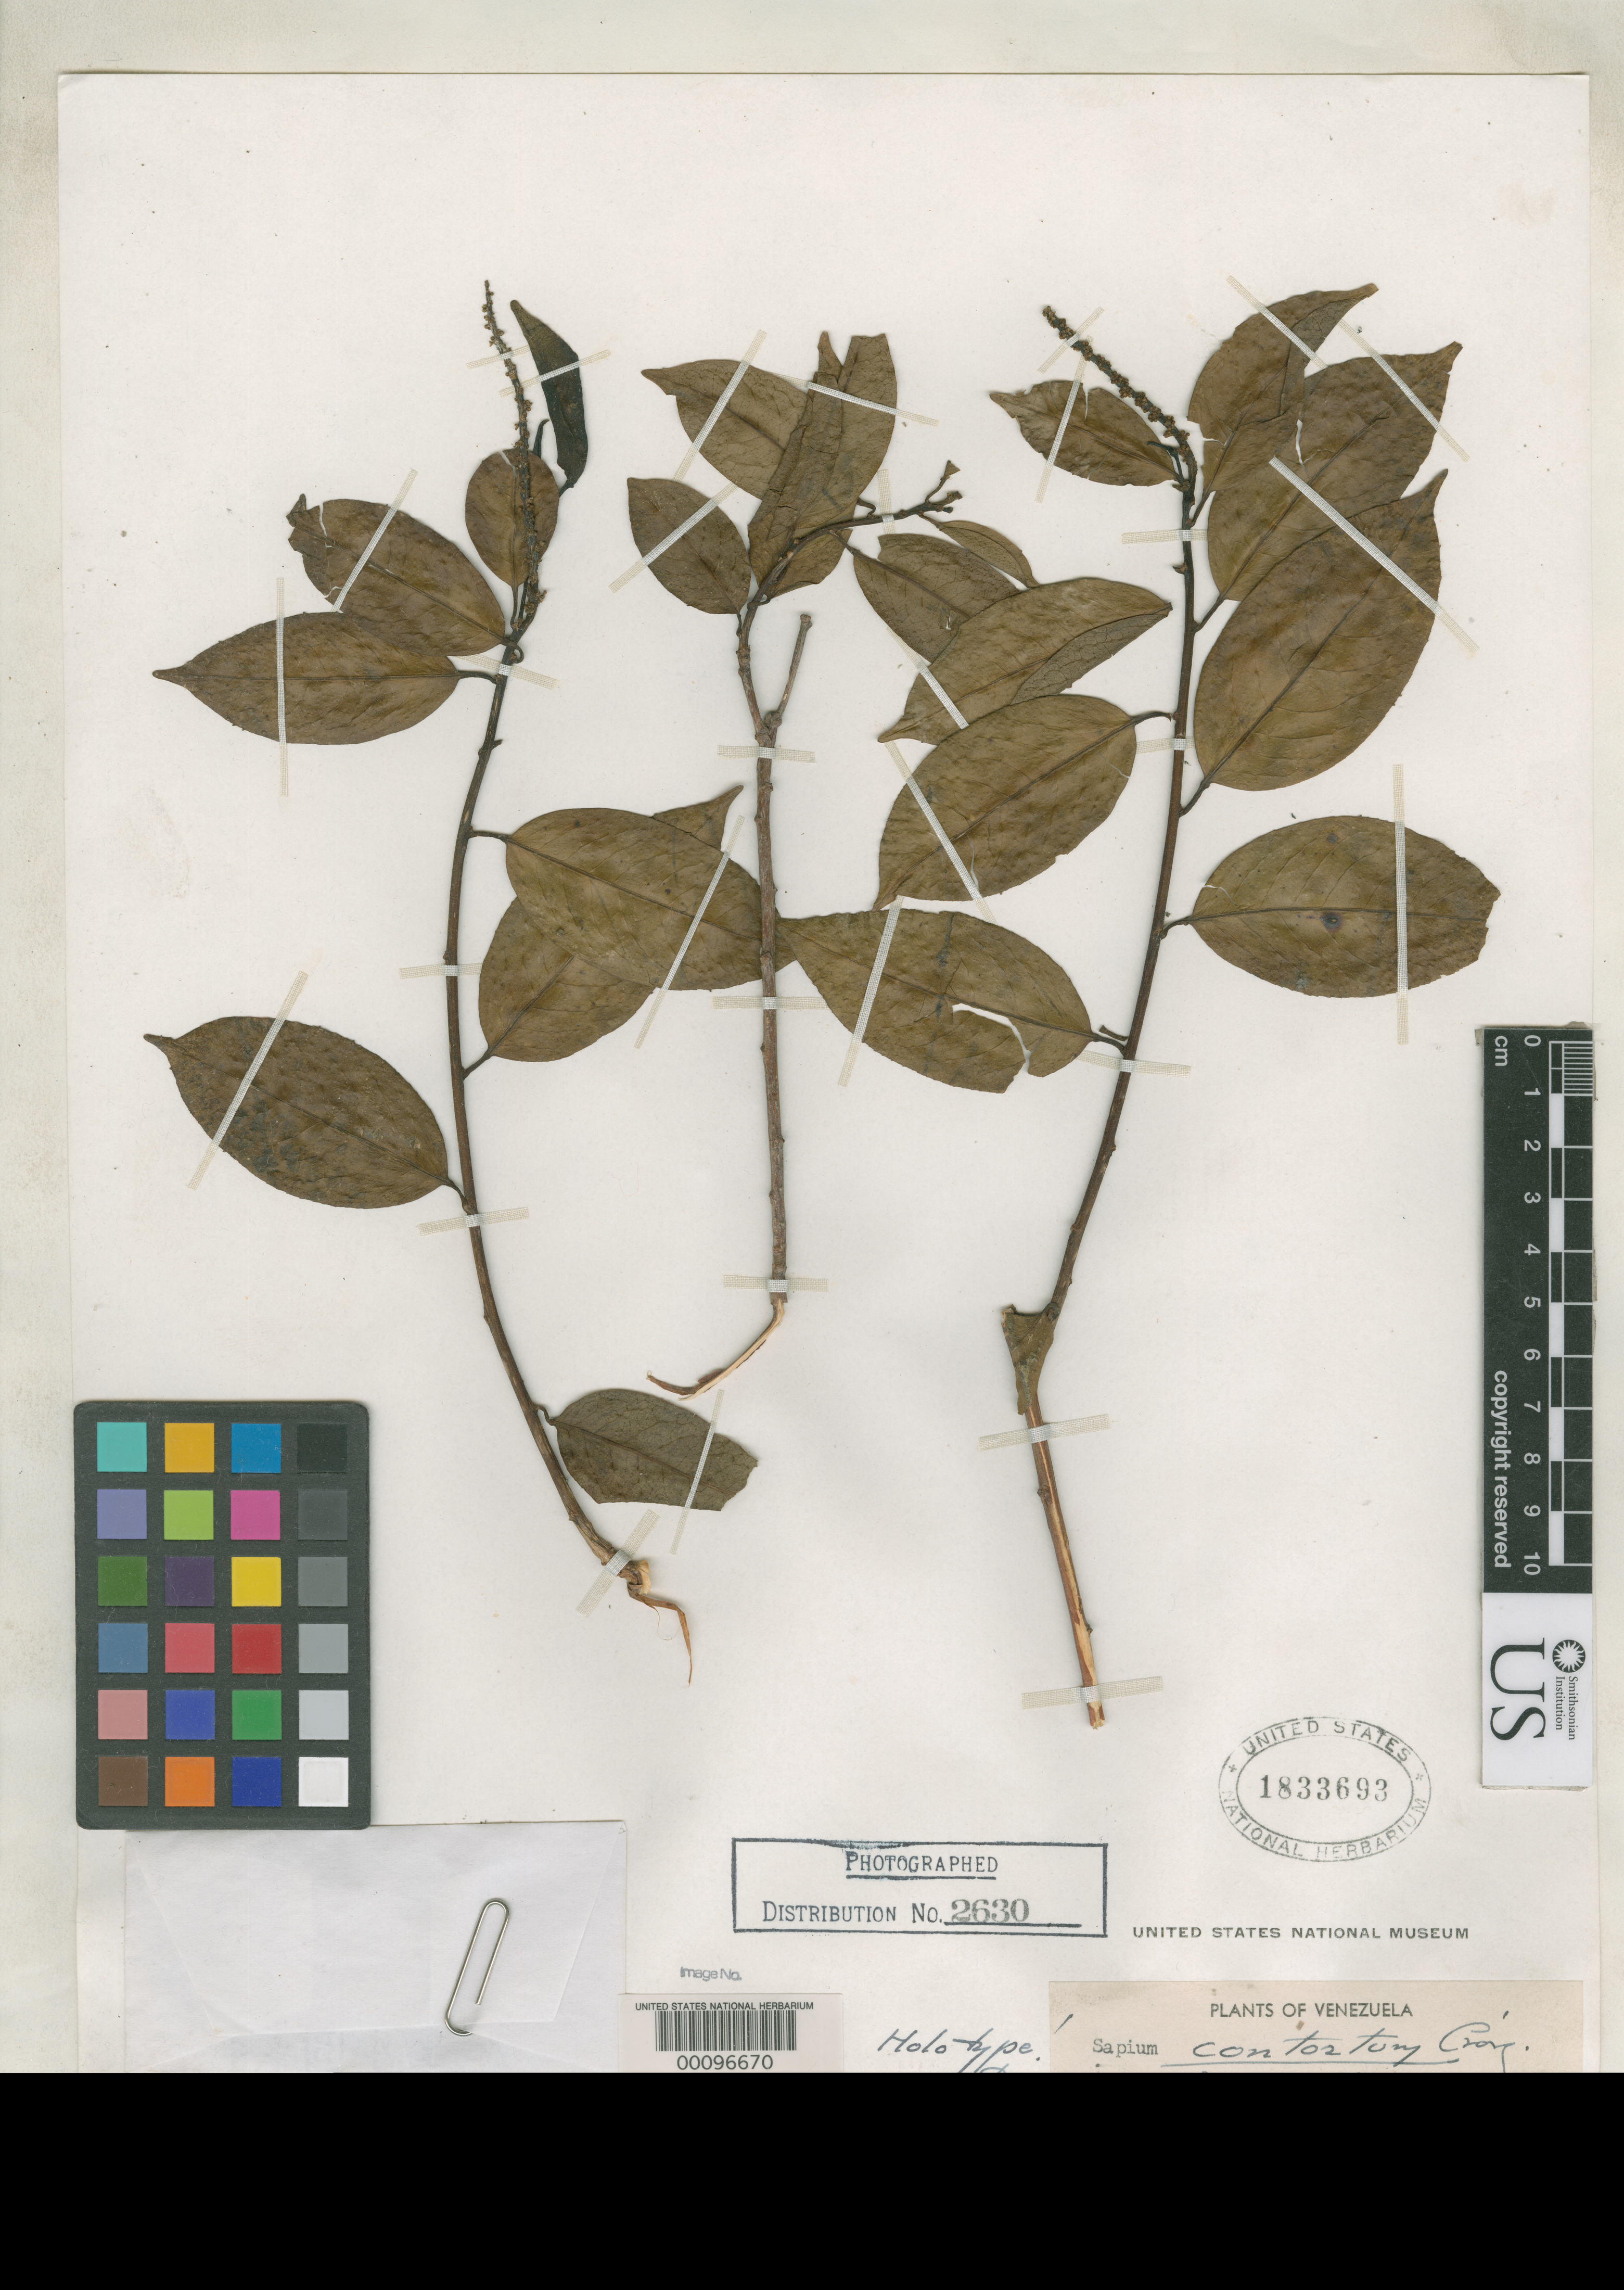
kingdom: Plantae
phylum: Tracheophyta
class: Magnoliopsida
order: Malpighiales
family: Euphorbiaceae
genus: Sapium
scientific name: Sapium contortum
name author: Croizat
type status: Isotype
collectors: Ll. Williams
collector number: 15891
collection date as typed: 25 Jun 1942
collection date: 1942-06-25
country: Venezuela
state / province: Amazonas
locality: Puerto Ayacucho.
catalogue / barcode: US 1833693